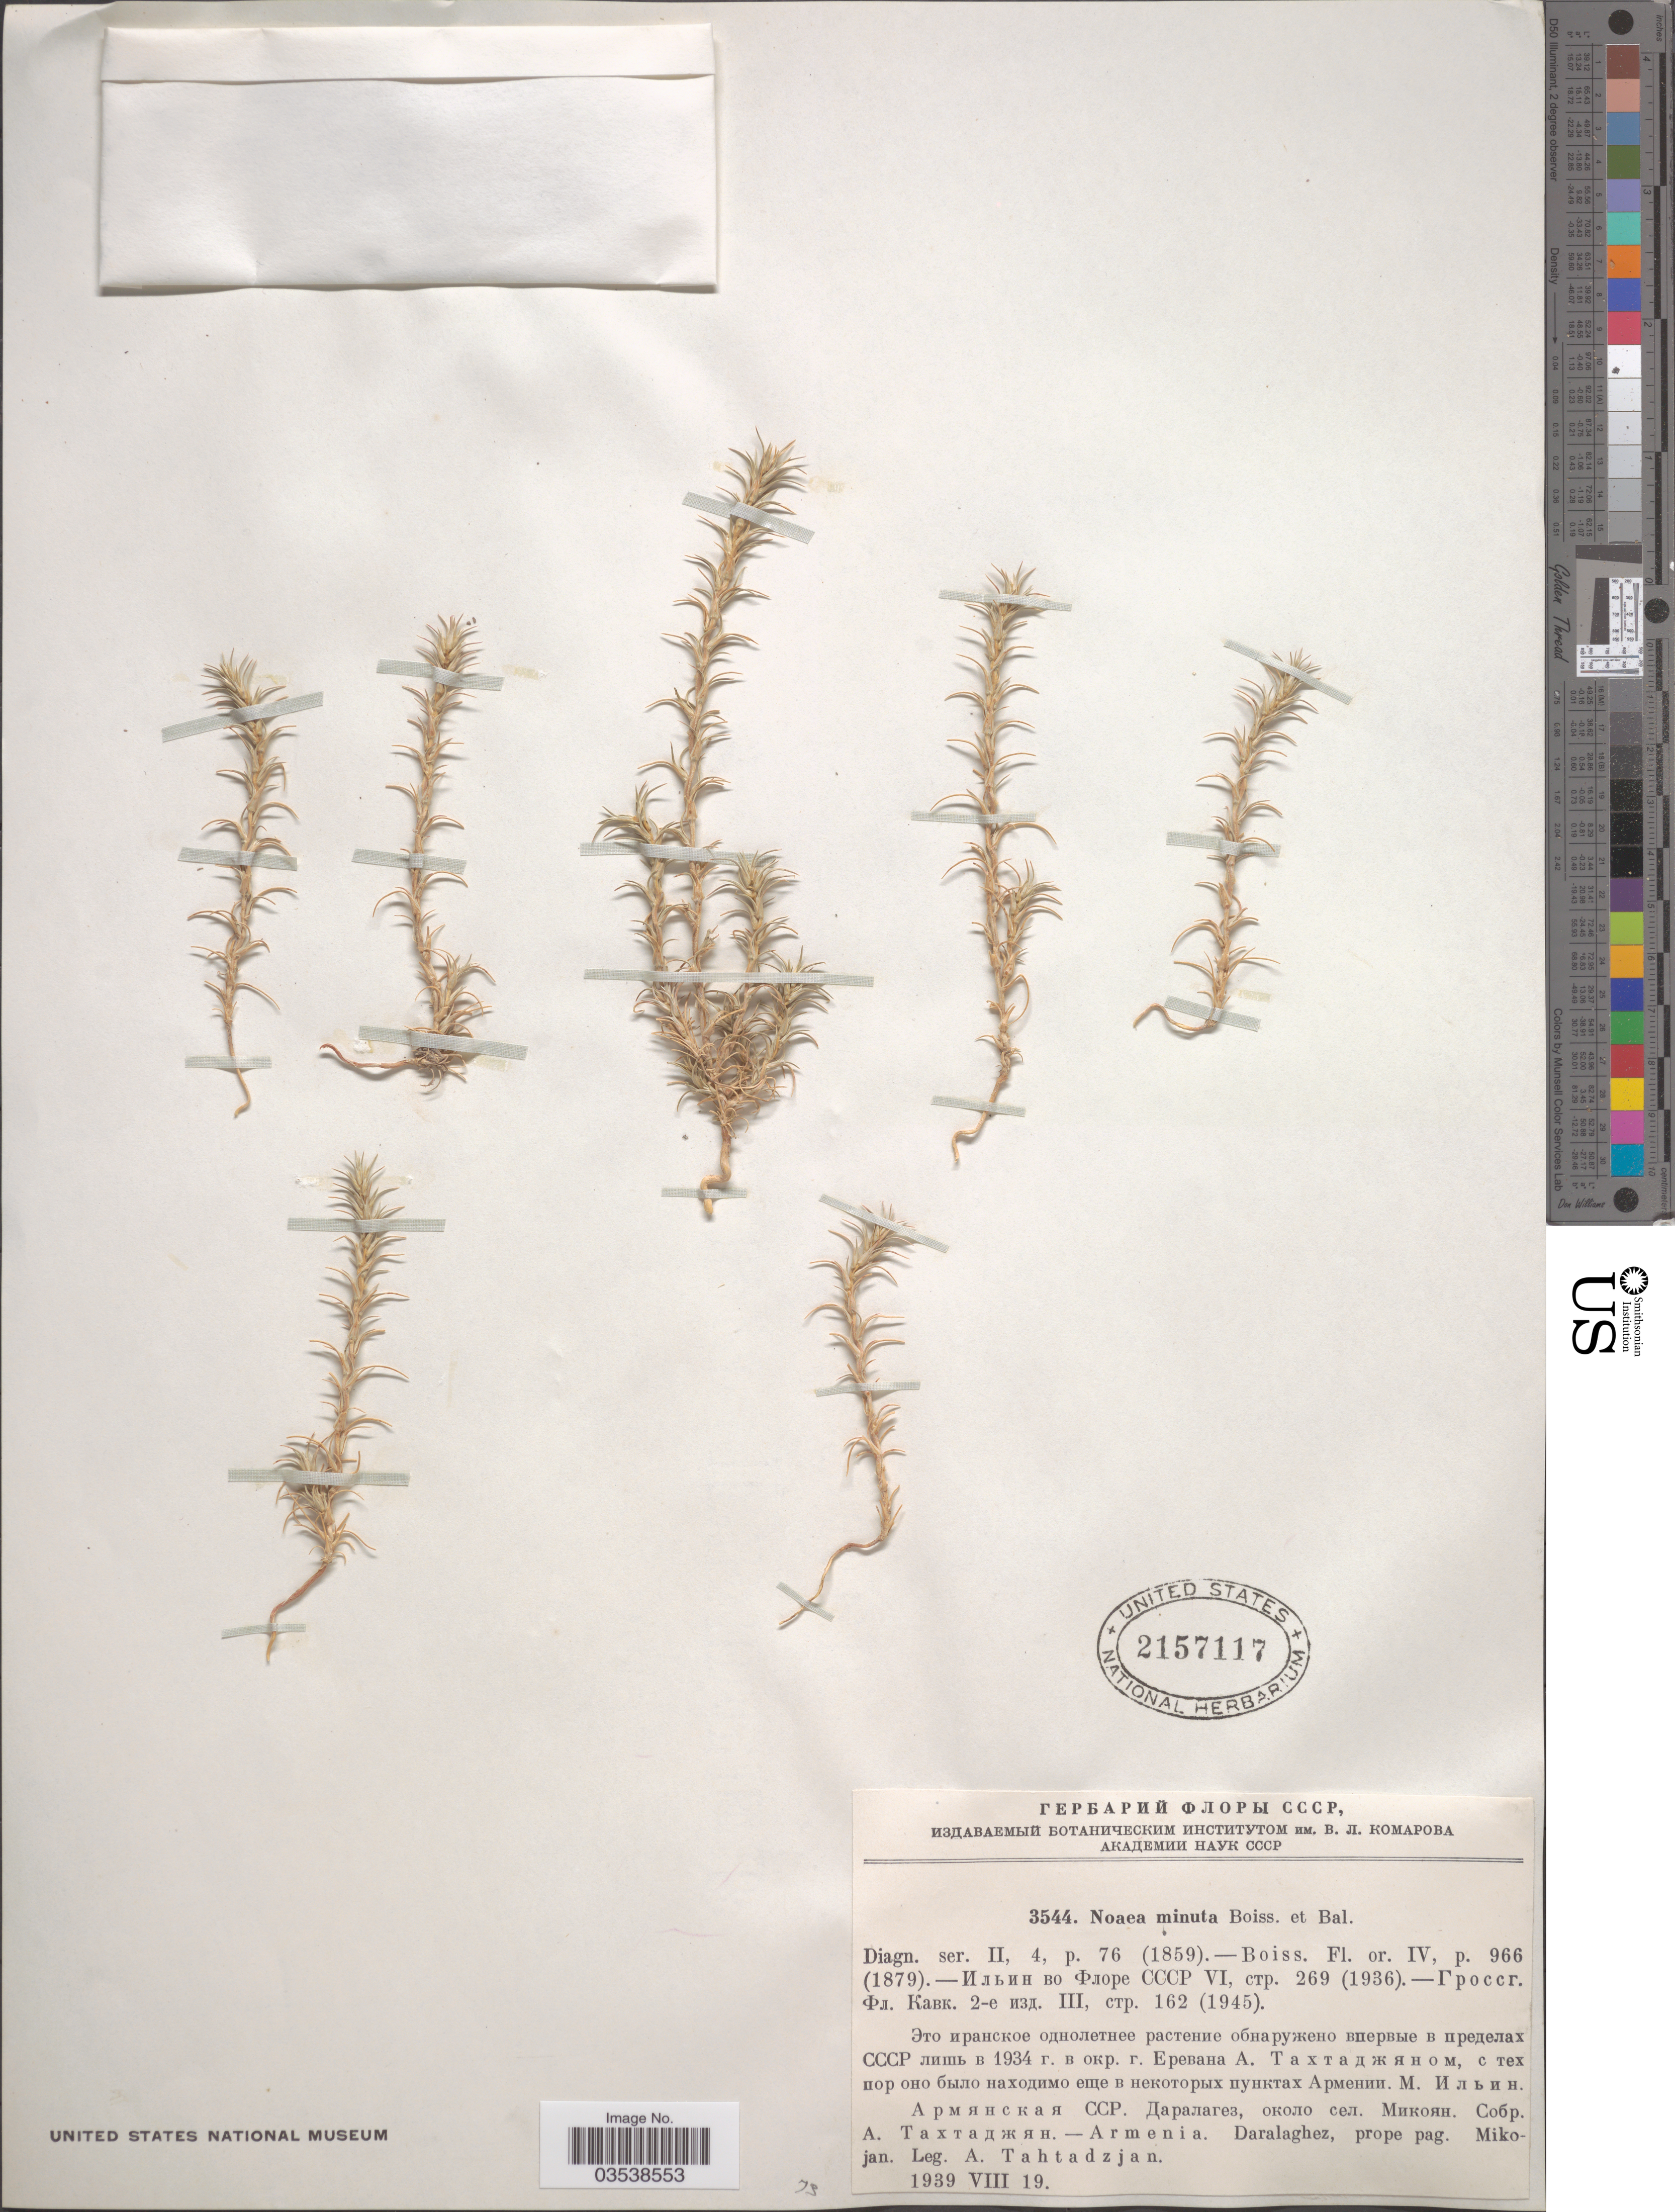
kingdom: Plantae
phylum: Tracheophyta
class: Magnoliopsida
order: Caryophyllales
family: Amaranthaceae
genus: Noaea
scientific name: Noaea minuta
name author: Boiss. & Balansa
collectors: A. Tahtadzjan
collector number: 3544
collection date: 1939-08-19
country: Armenia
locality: Daralaghez, prope pag. Mikojan.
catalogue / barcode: US 2157117